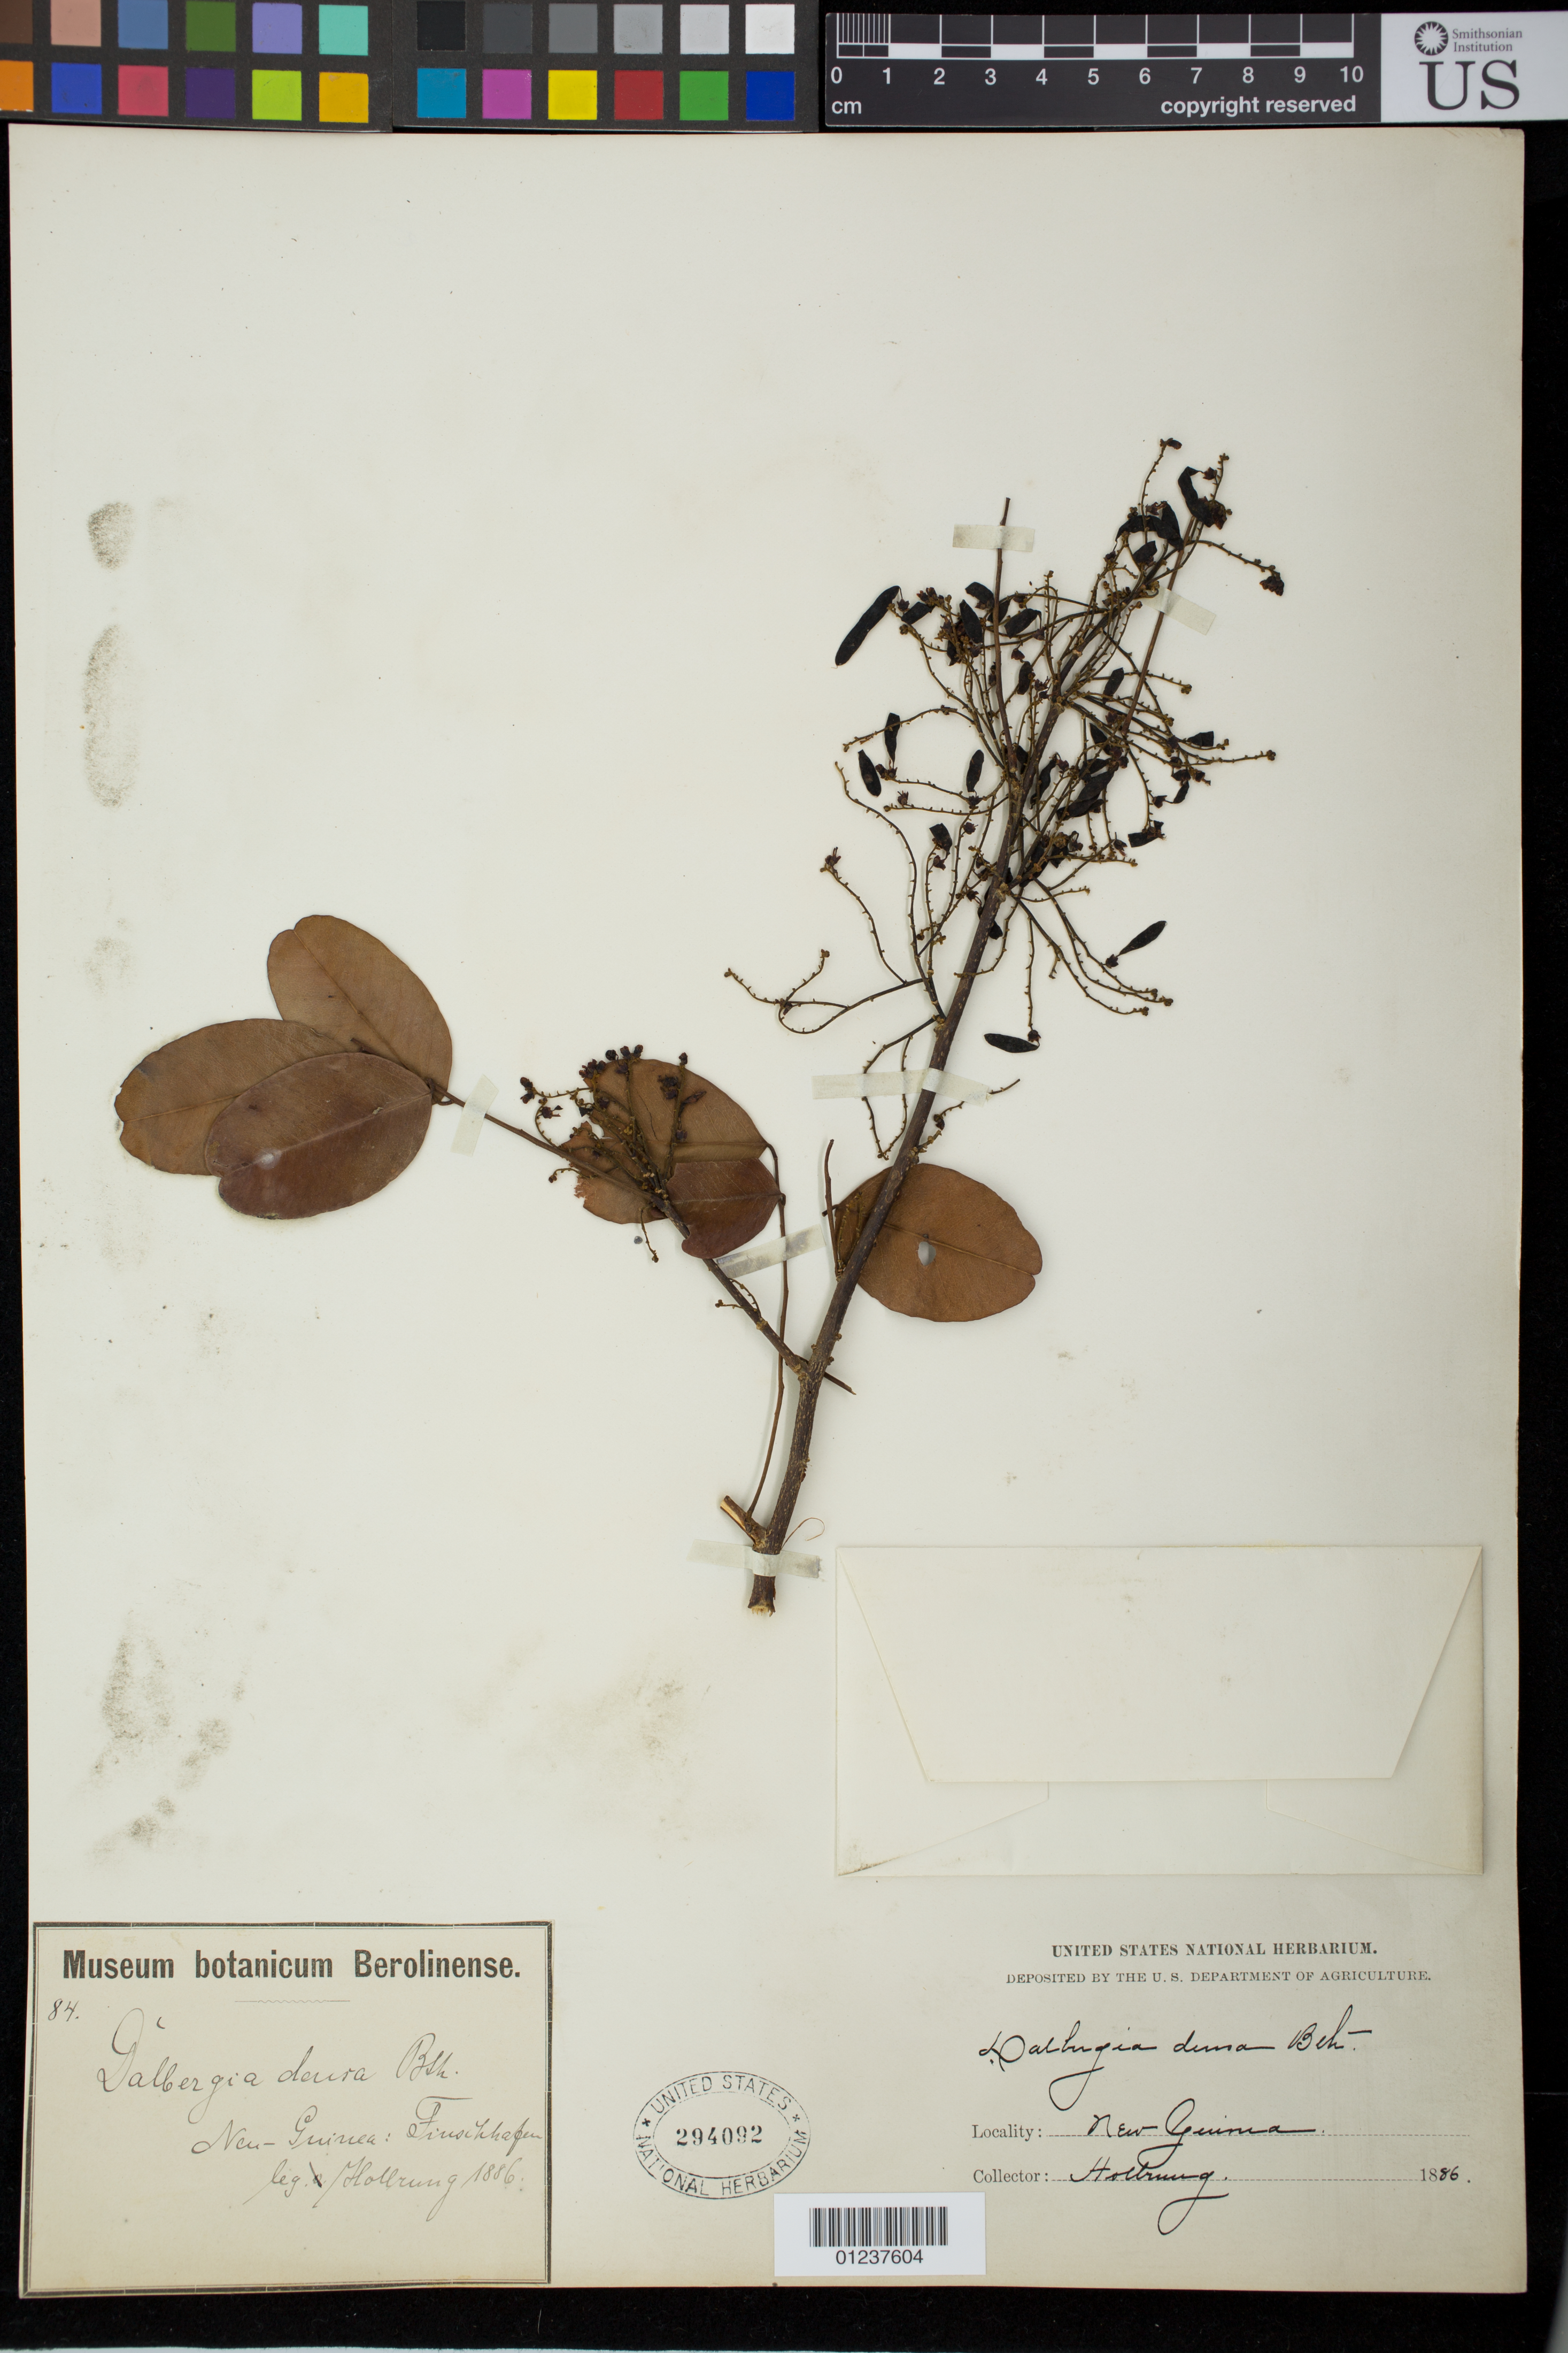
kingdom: Plantae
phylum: Tracheophyta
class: Magnoliopsida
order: Fabales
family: Fabaceae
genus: Dalbergia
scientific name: Dalbergia densa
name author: Benth.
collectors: M. Hollrung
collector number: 84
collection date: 1886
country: Papua New Guinea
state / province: Morobe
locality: Finschhafen.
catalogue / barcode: US 294092